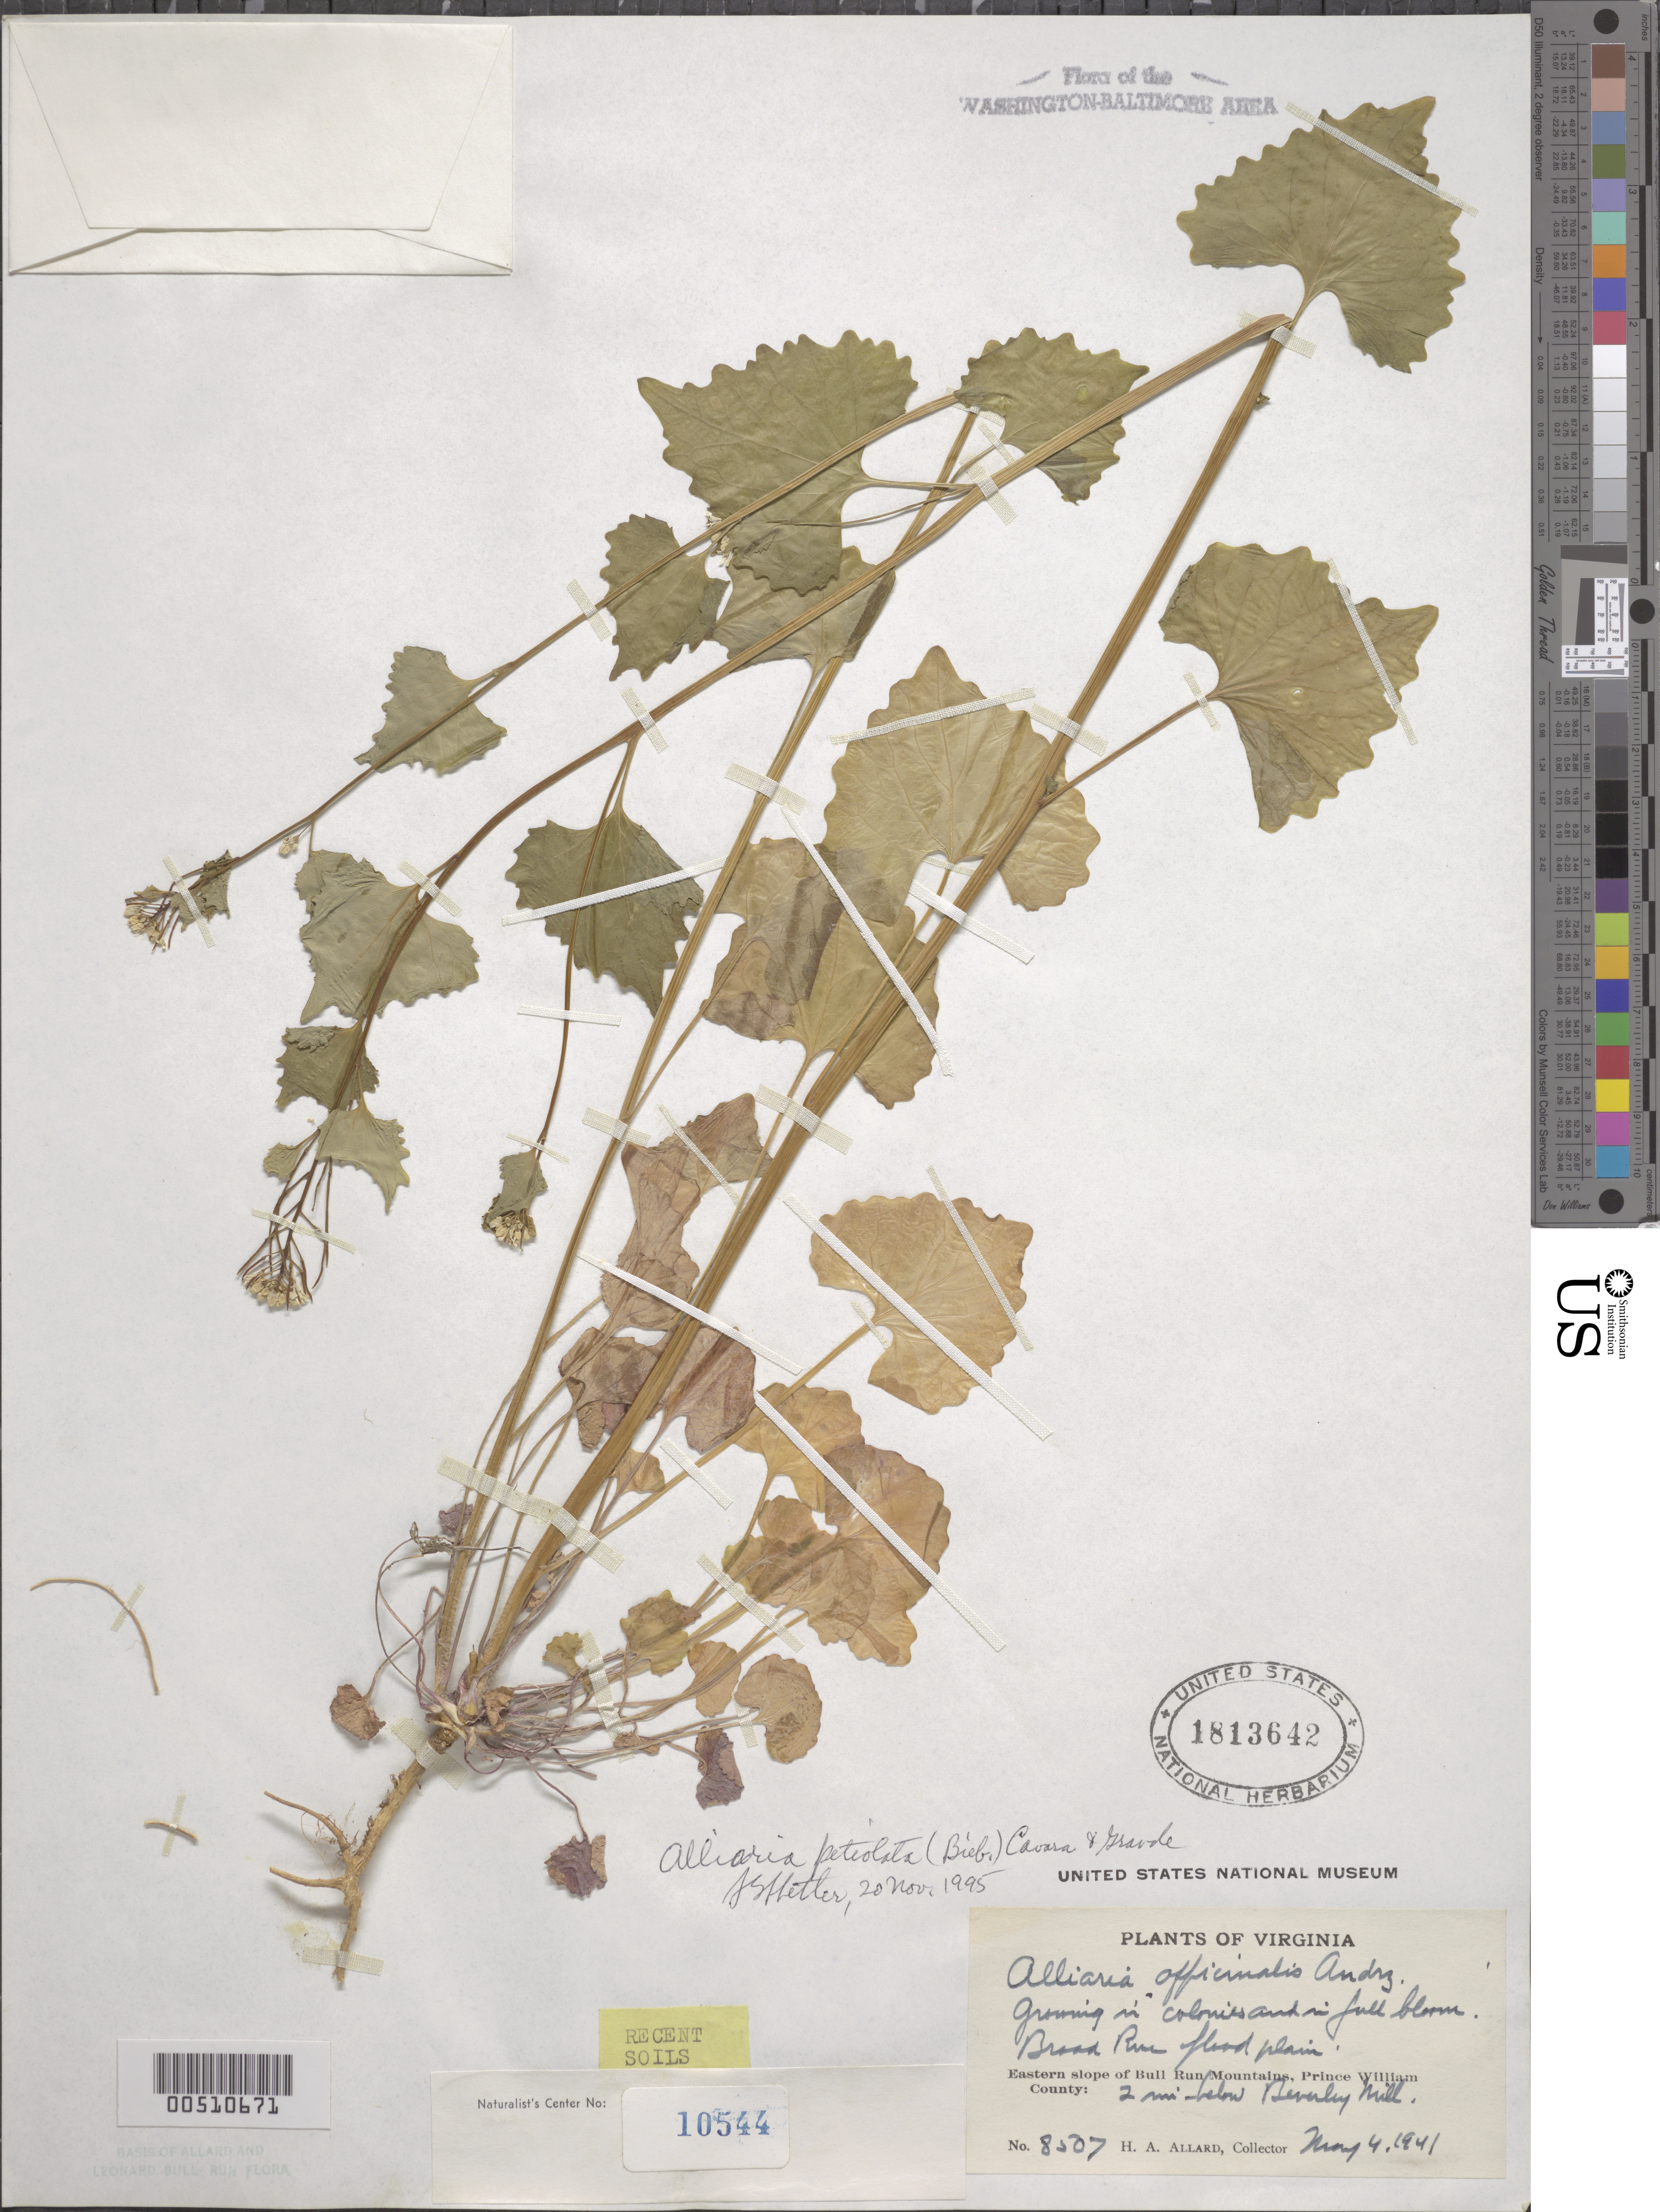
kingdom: Plantae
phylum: Tracheophyta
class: Magnoliopsida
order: Brassicales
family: Brassicaceae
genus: Alliaria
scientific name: Alliaria petiolata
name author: (M. Bieb.) Cavara & Grande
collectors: H. A. Allard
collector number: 8507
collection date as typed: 04 May 1941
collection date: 1941-05-04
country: United States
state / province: Virginia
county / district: Prince William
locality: Broad Run, E slope of Bull Run Mts., 2 mi. below Beverley Mill Bull Run Mts.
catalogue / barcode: US 1813642